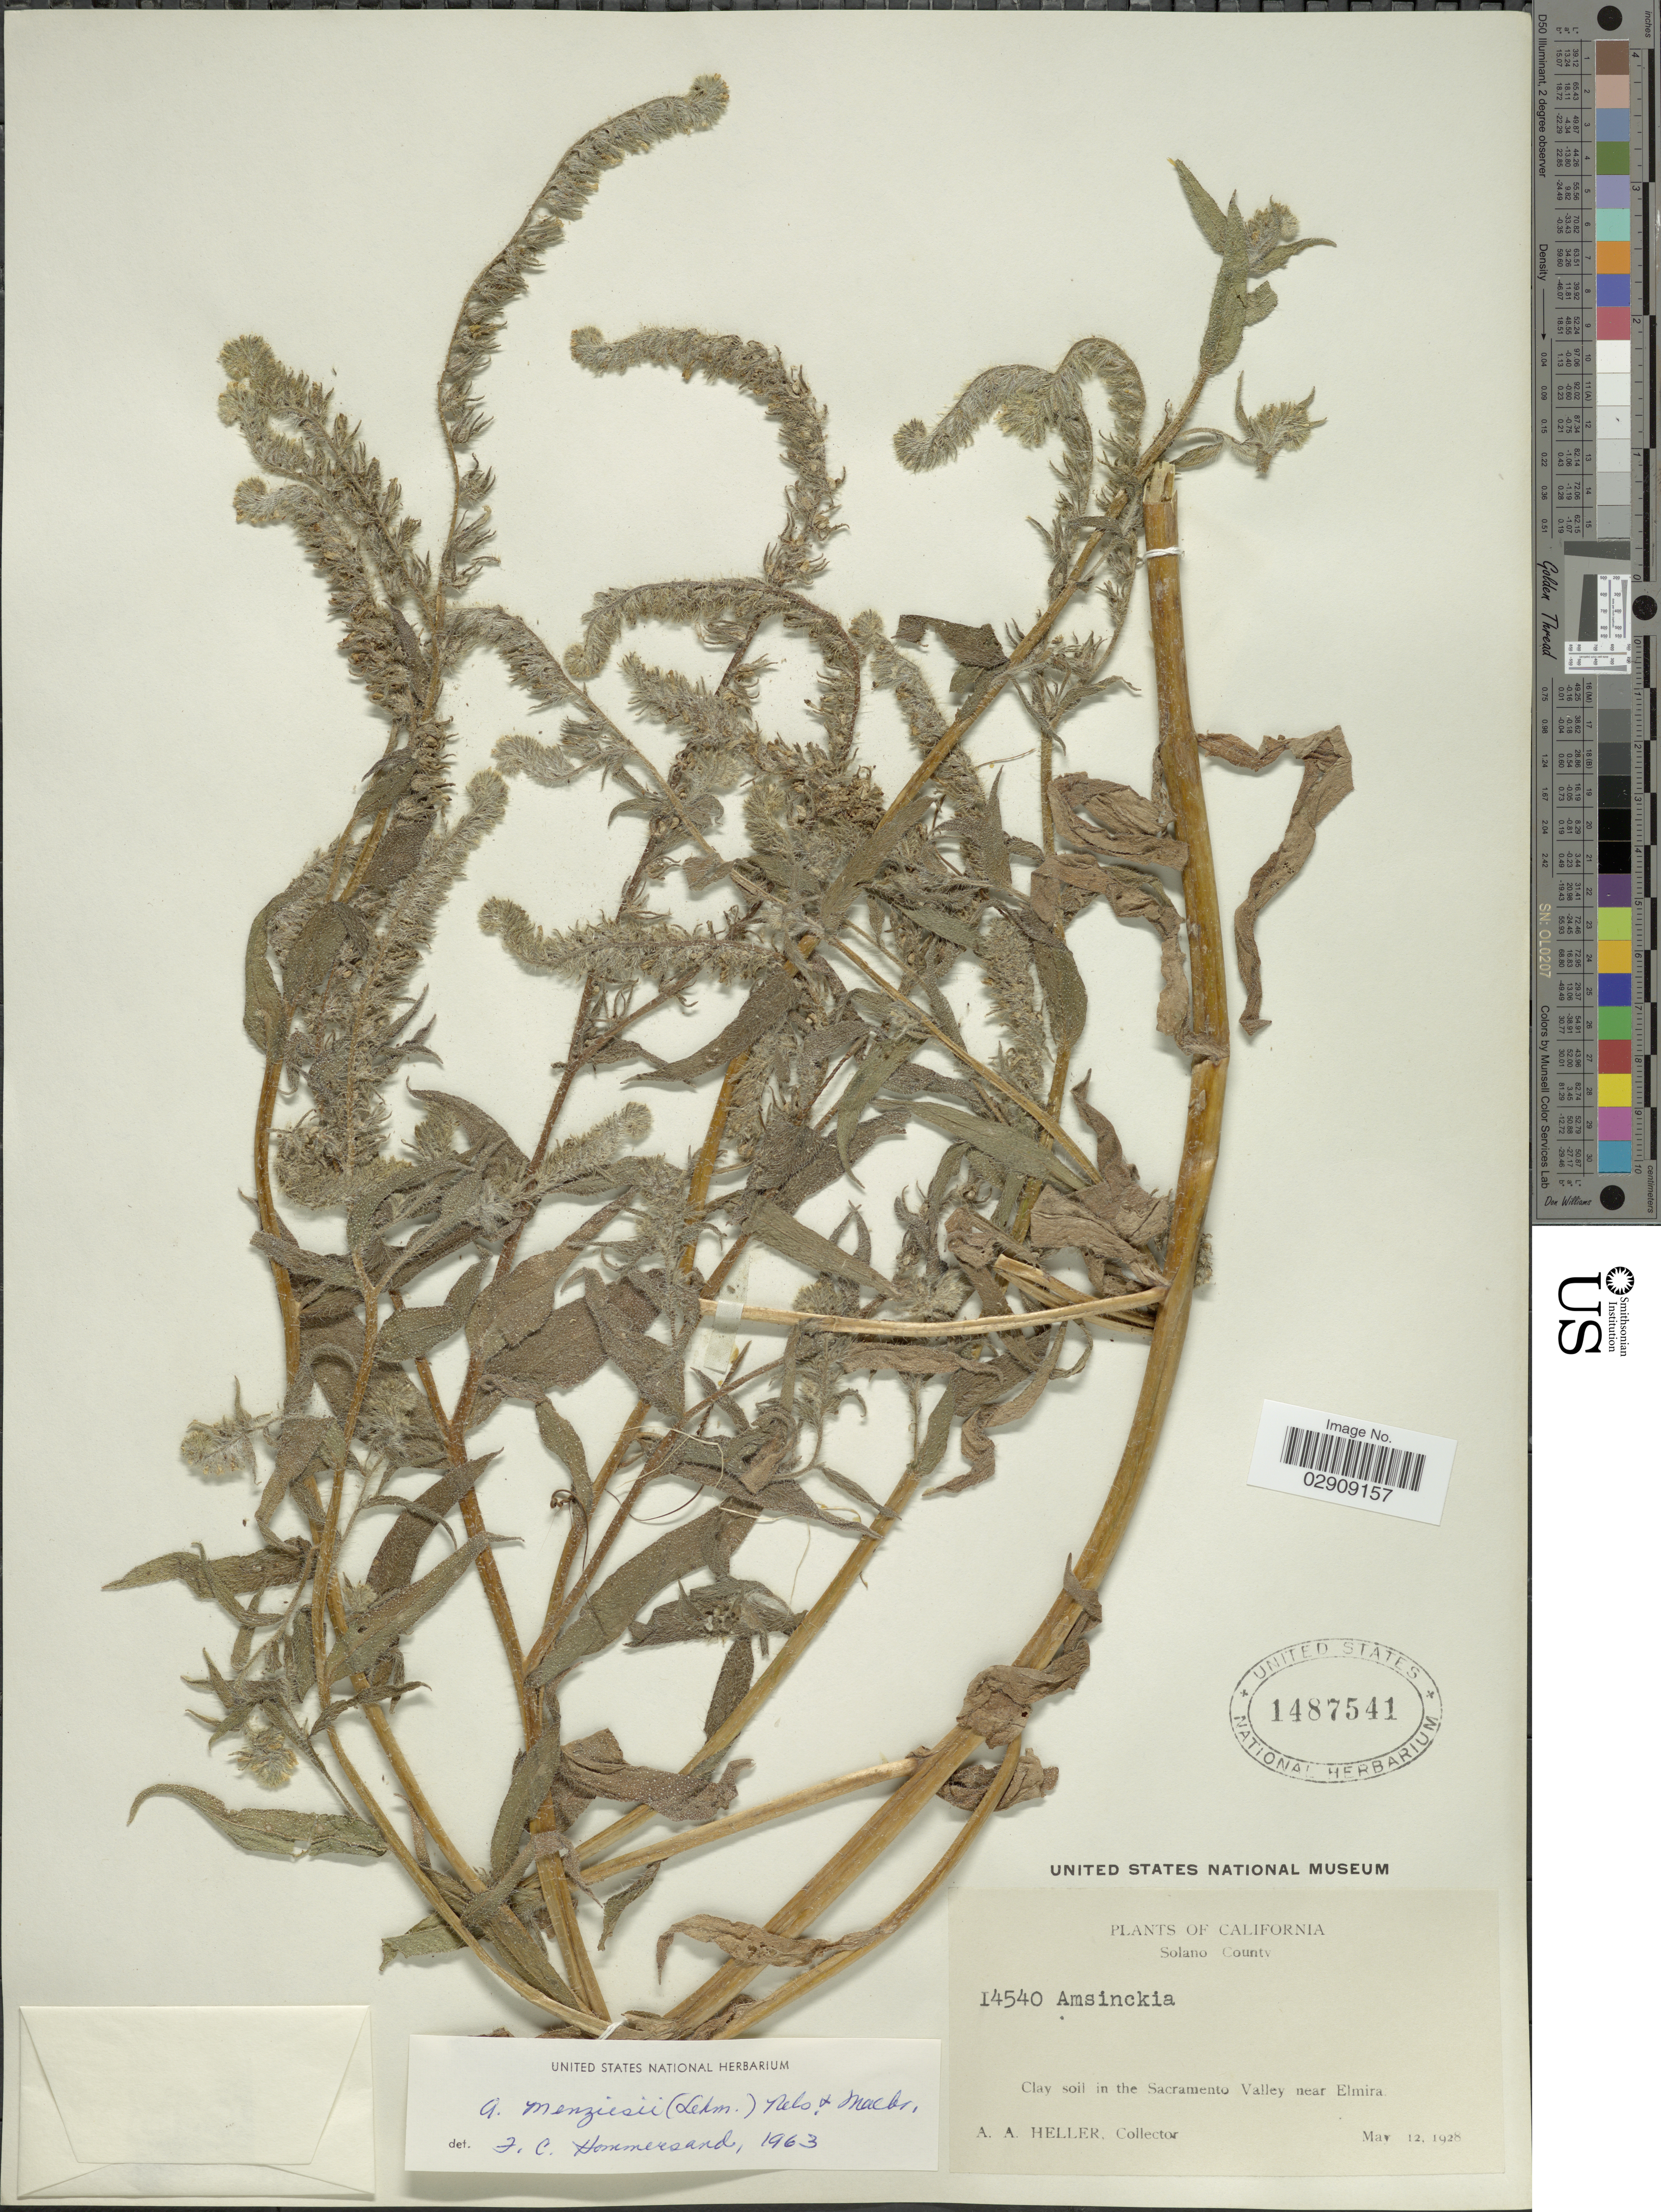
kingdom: Plantae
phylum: Tracheophyta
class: Magnoliopsida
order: Boraginales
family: Boraginaceae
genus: Amsinckia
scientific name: Amsinckia menziesii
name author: A. Nelson & J.F. Macbr.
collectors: A. A. Heller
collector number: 14540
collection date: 1928-05-12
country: United States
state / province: California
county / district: Solano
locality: Solano County. Clay soil in the Sacramento Valley near Elmira.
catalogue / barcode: US 1487541